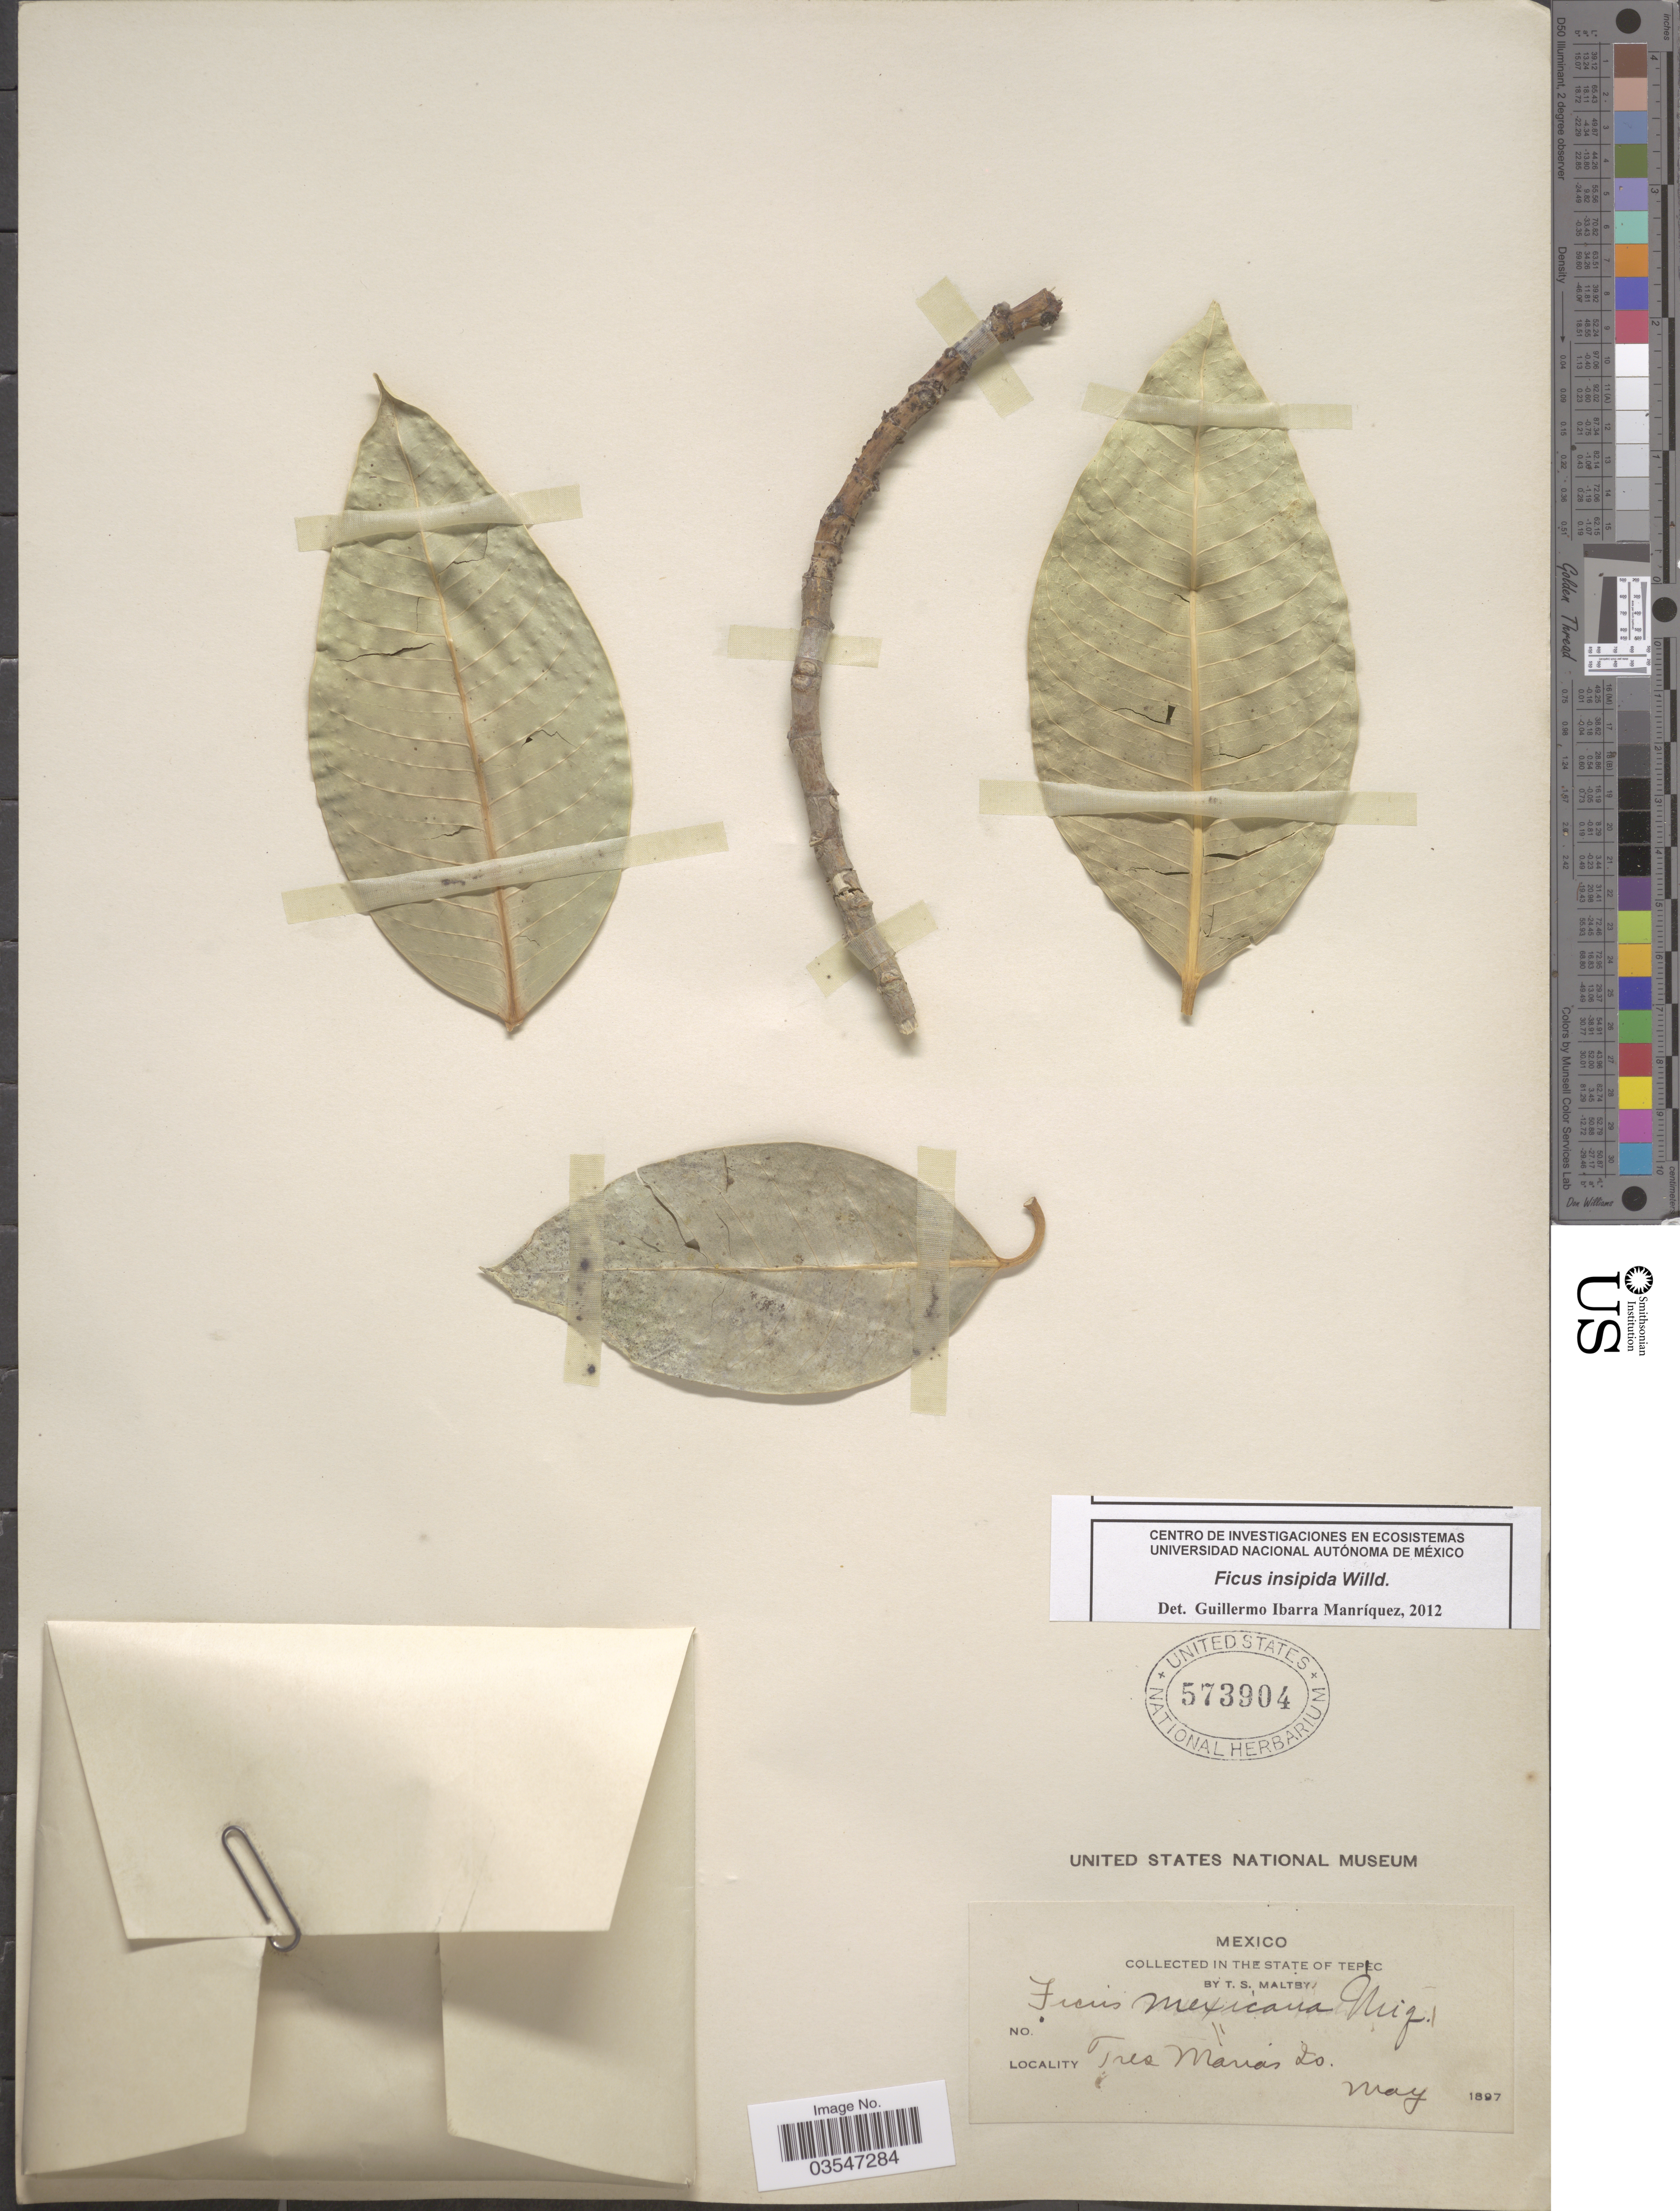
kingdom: Plantae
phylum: Tracheophyta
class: Magnoliopsida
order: Rosales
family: Moraceae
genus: Ficus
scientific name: Ficus insipida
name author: Willd.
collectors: T. S. Maltby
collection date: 1897-05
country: Mexico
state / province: Nayarit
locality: State of Tepic. Tres Marias Is.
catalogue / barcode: US 573904